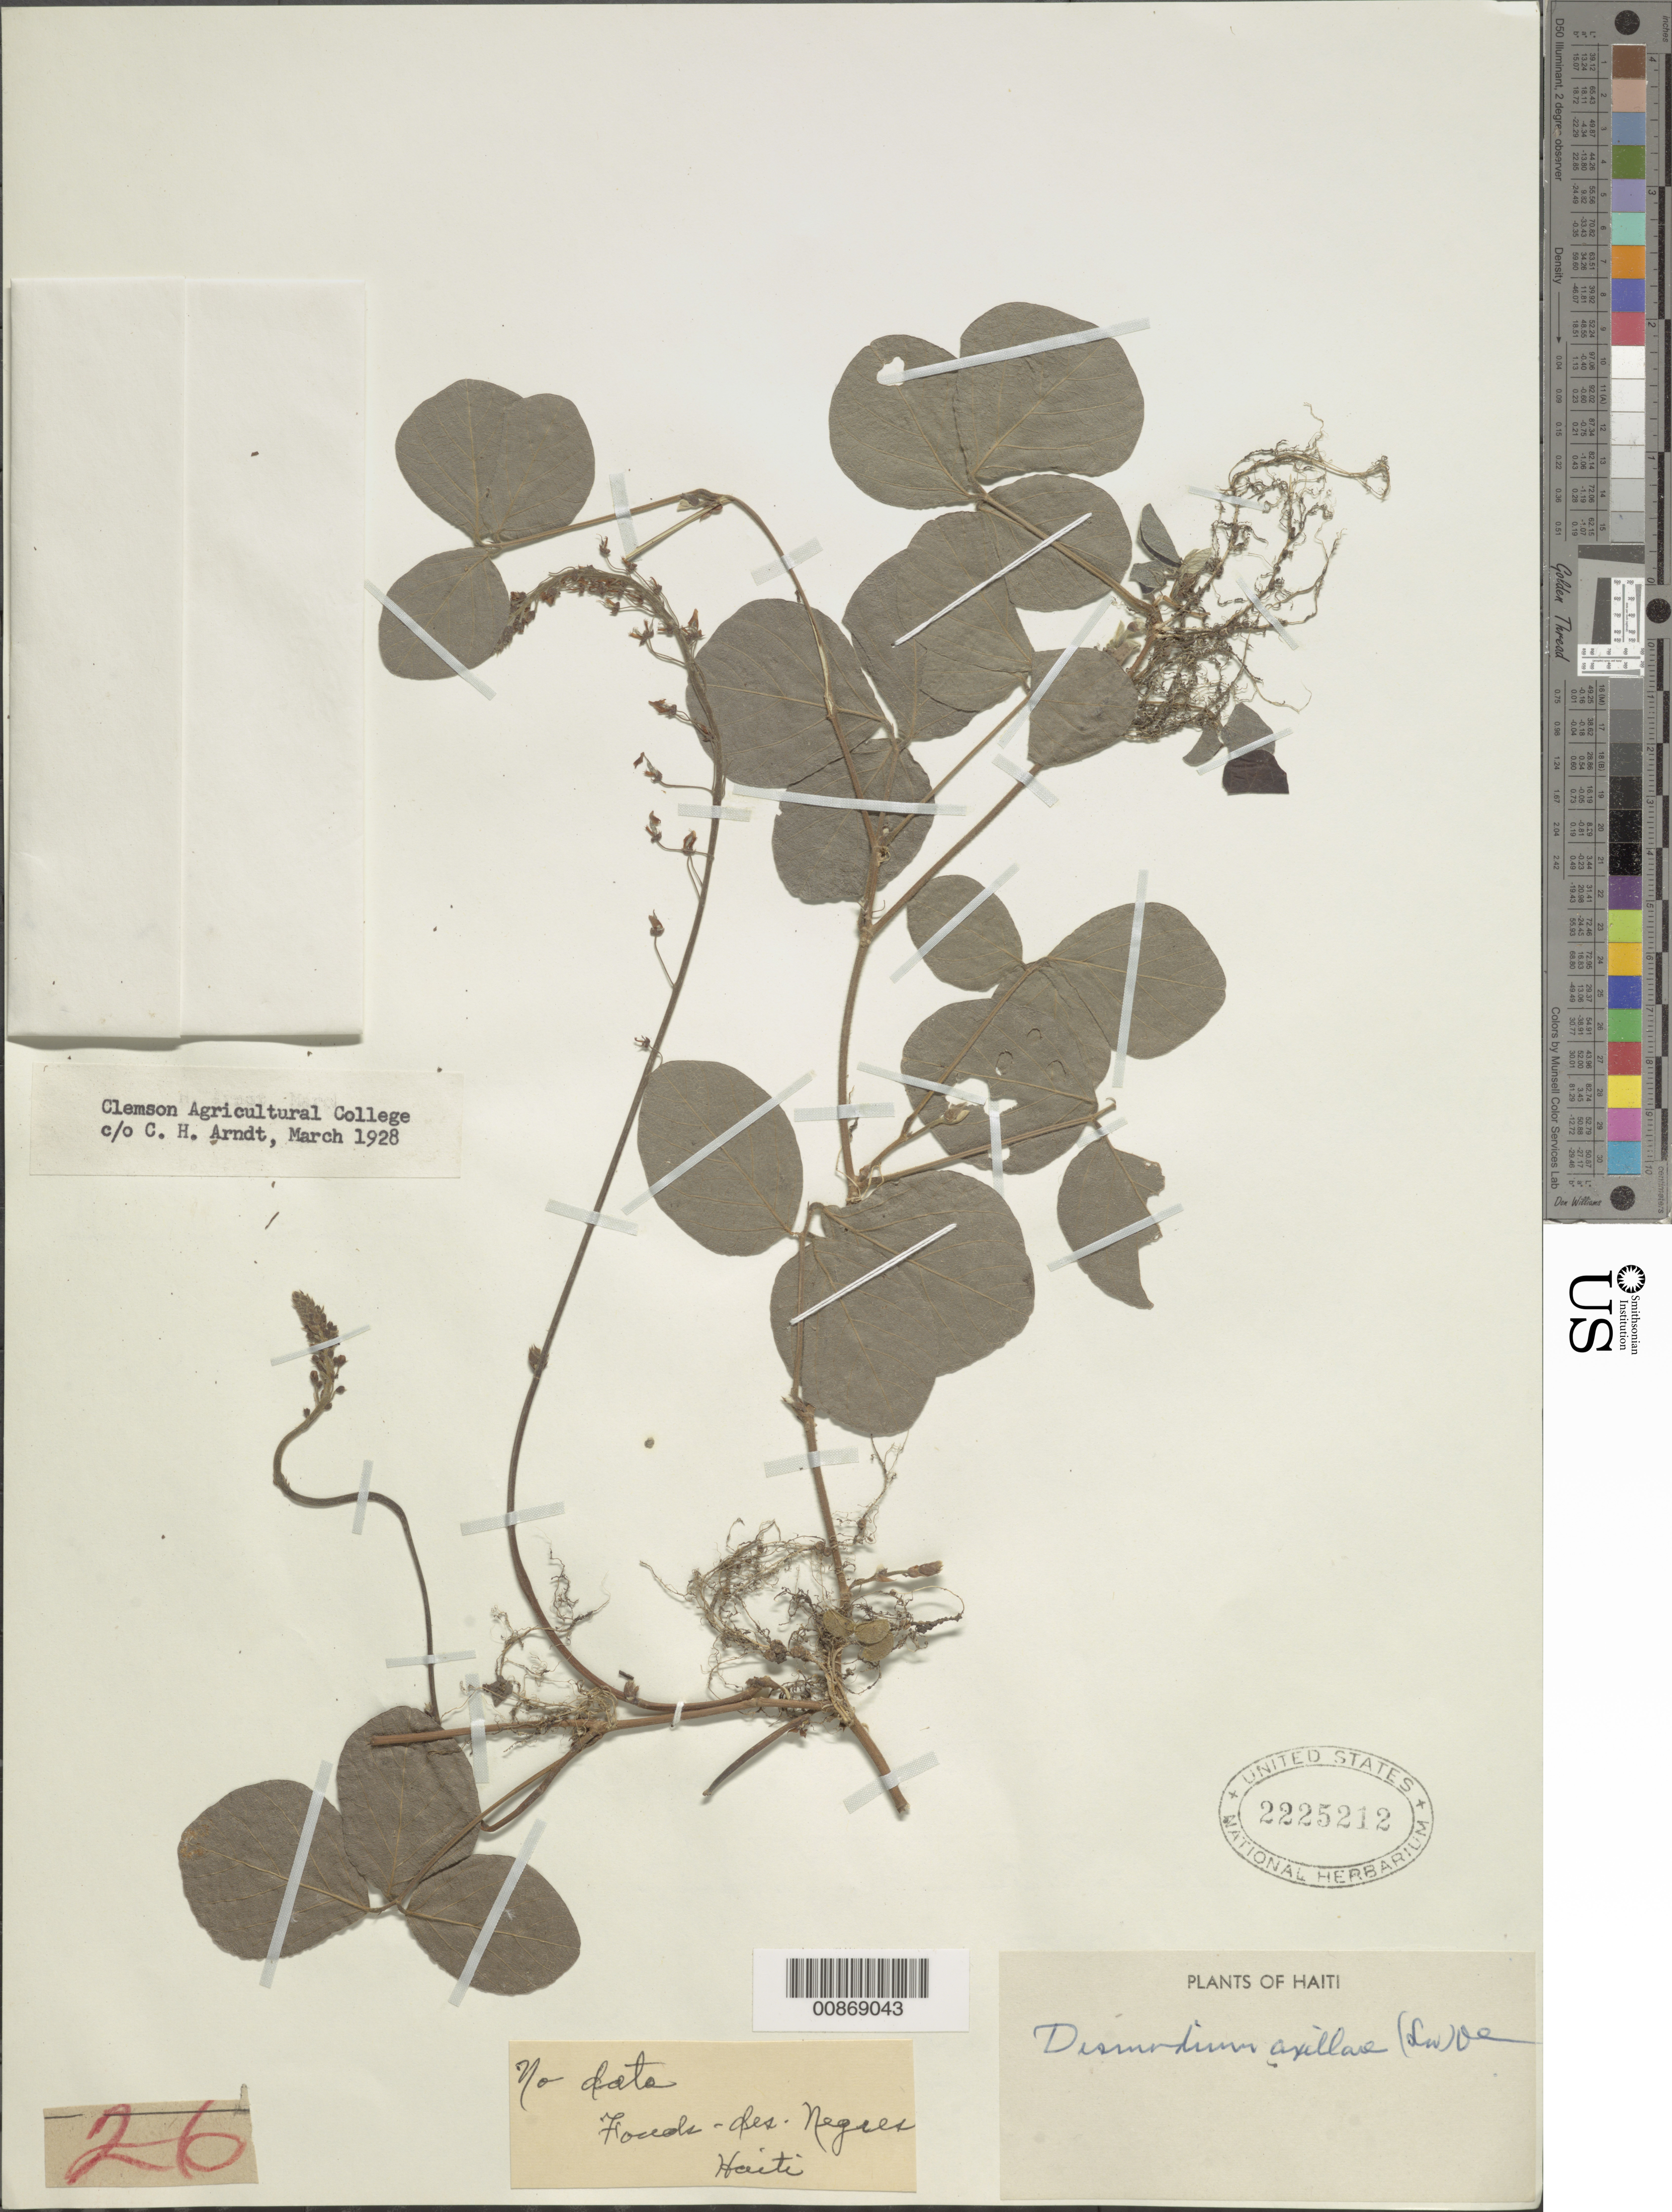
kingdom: Plantae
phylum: Tracheophyta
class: Magnoliopsida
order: Fabales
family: Fabaceae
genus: Desmodium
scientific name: Desmodium axillare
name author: (Sw.) DC.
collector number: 26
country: Haiti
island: Hispaniola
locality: Fond Des Negres.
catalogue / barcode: US 2225212